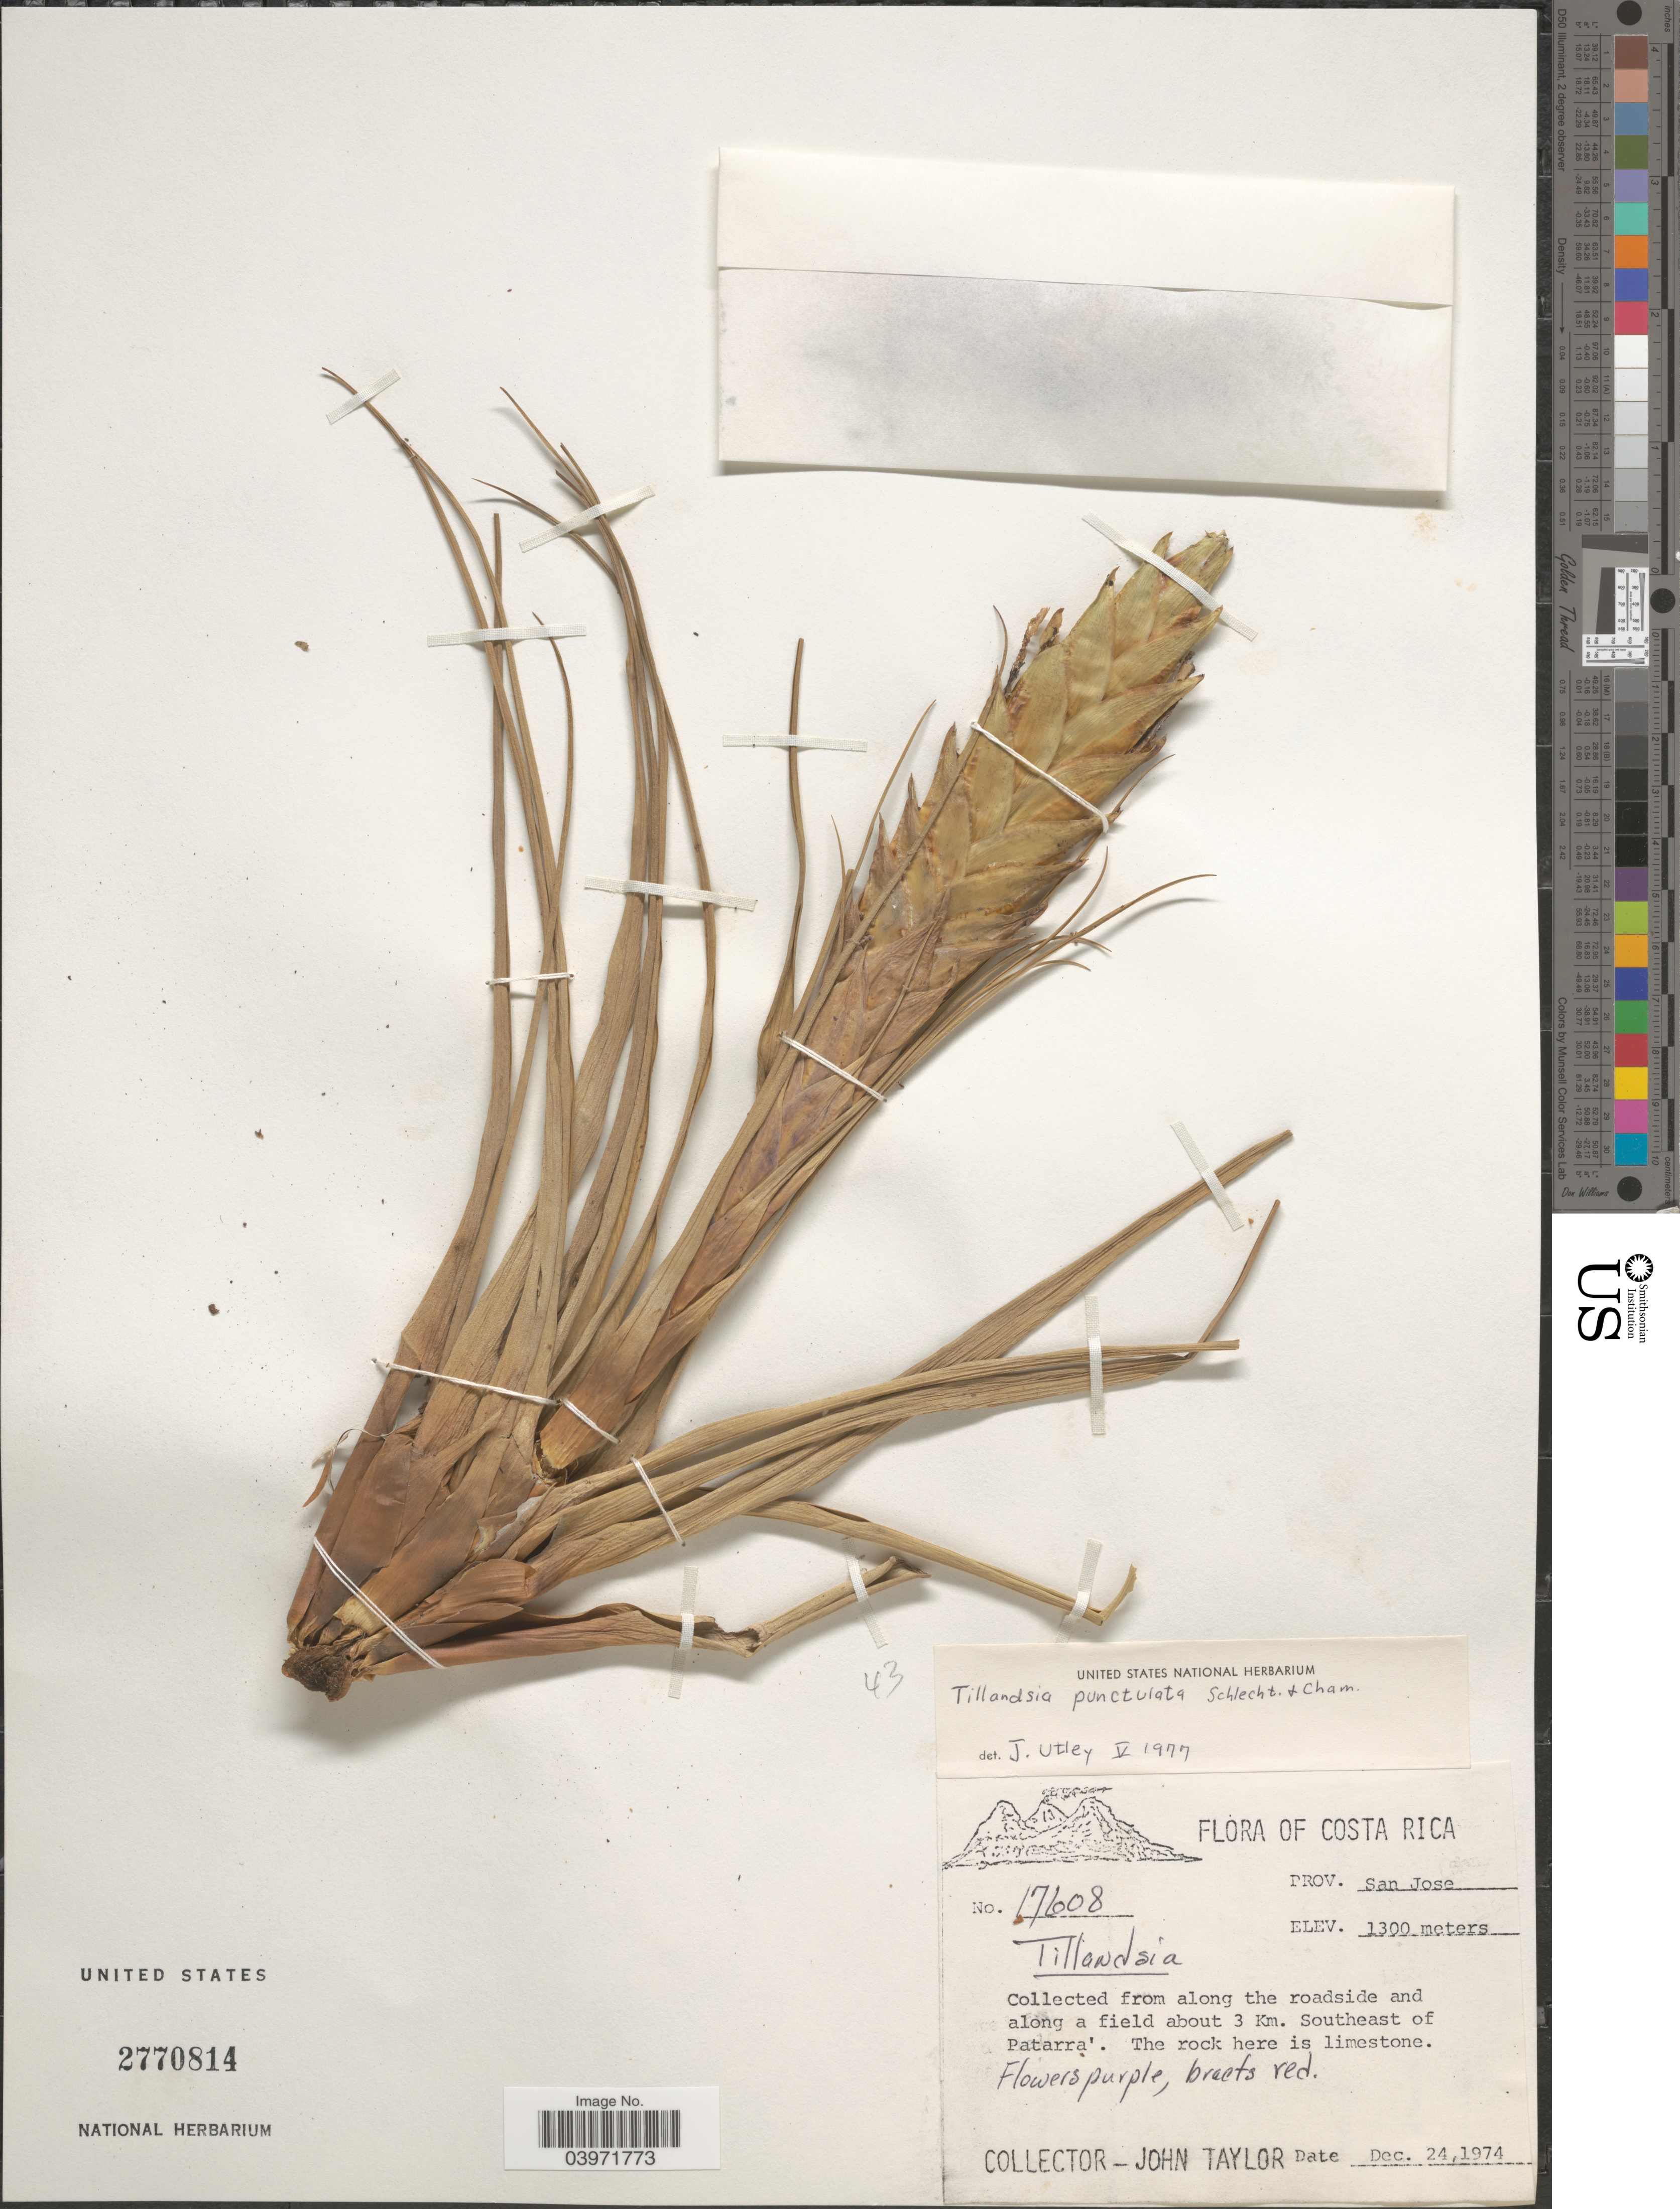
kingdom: Plantae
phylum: Tracheophyta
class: Liliopsida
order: Poales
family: Bromeliaceae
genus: Tillandsia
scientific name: Tillandsia punctulata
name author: Schltdl. & Cham.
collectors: J. Taylor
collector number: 17608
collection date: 1974-12-24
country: Costa Rica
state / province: San José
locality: Along the roadside and along a field about 3 Km. Southeast of Patarra'.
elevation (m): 1300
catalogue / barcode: US 2770814